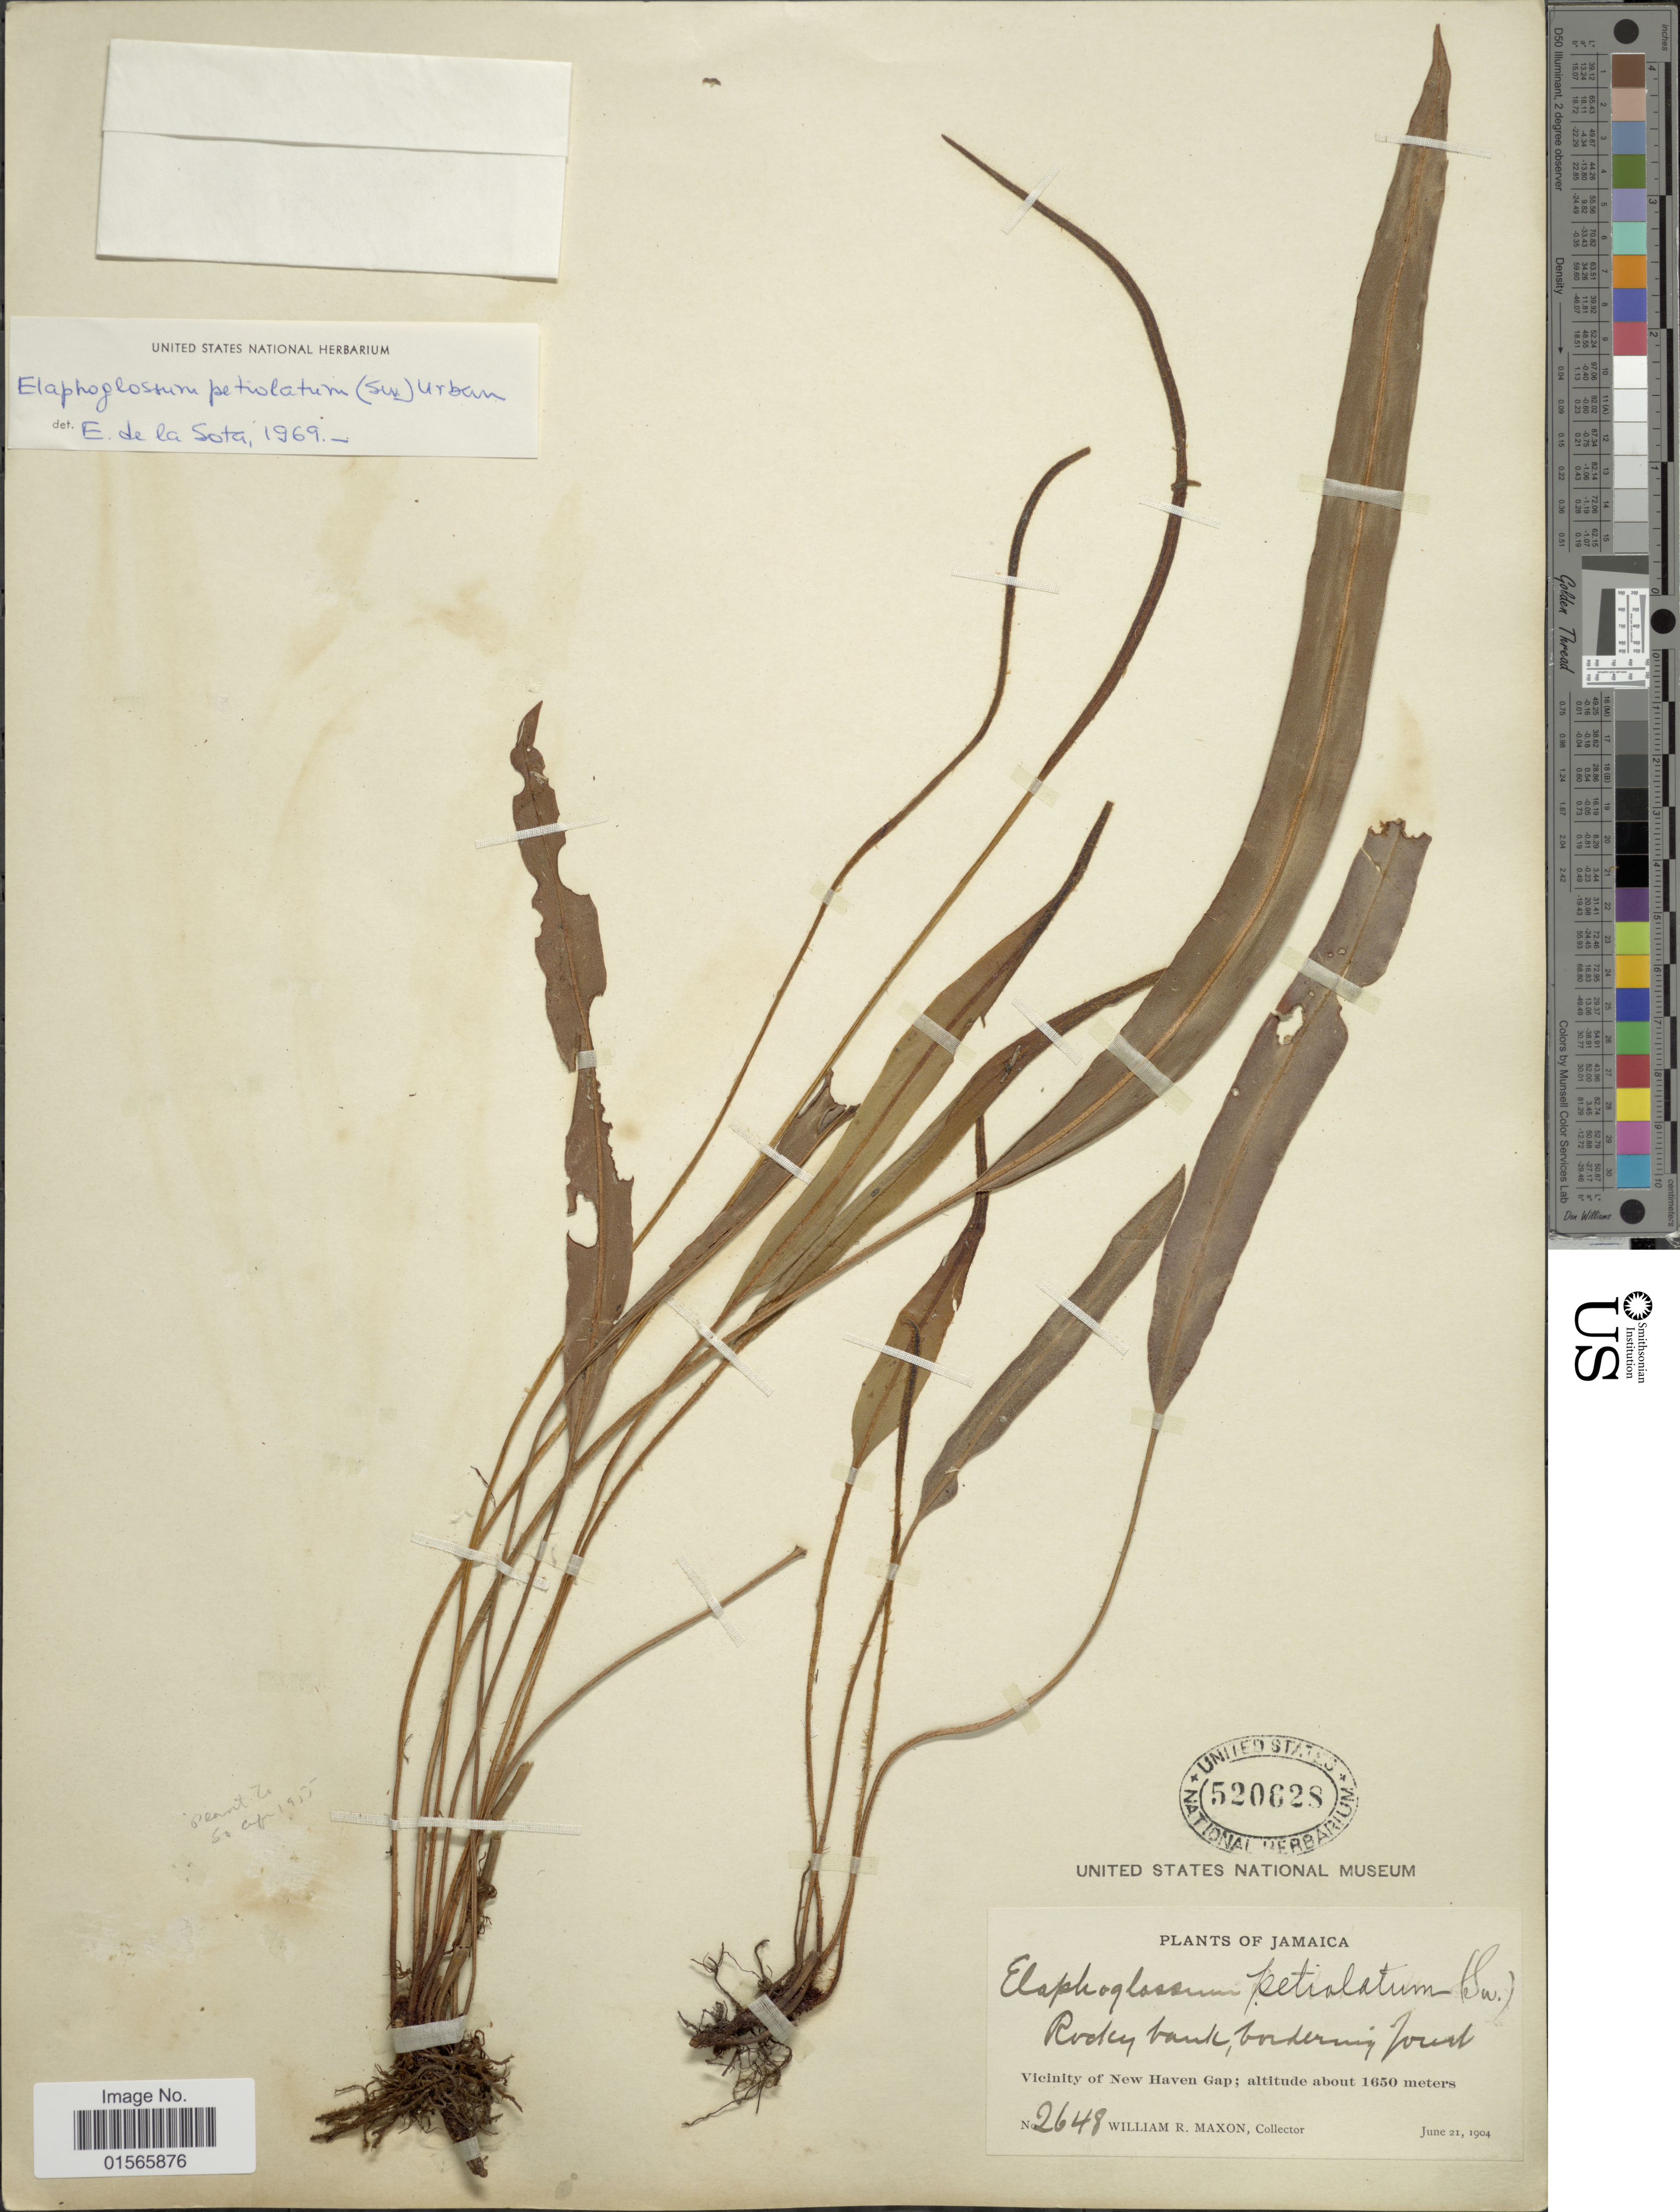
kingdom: Plantae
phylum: Tracheophyta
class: Polypodiopsida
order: Polypodiales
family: Dryopteridaceae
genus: Elaphoglossum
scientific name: Elaphoglossum peltatum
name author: (Sw.) Urb.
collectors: W. R. Maxon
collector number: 2648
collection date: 1904-06-21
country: Jamaica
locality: Rocky bank, bordering trail, Vicinity of New Haven Gap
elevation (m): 1650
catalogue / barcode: US 520628